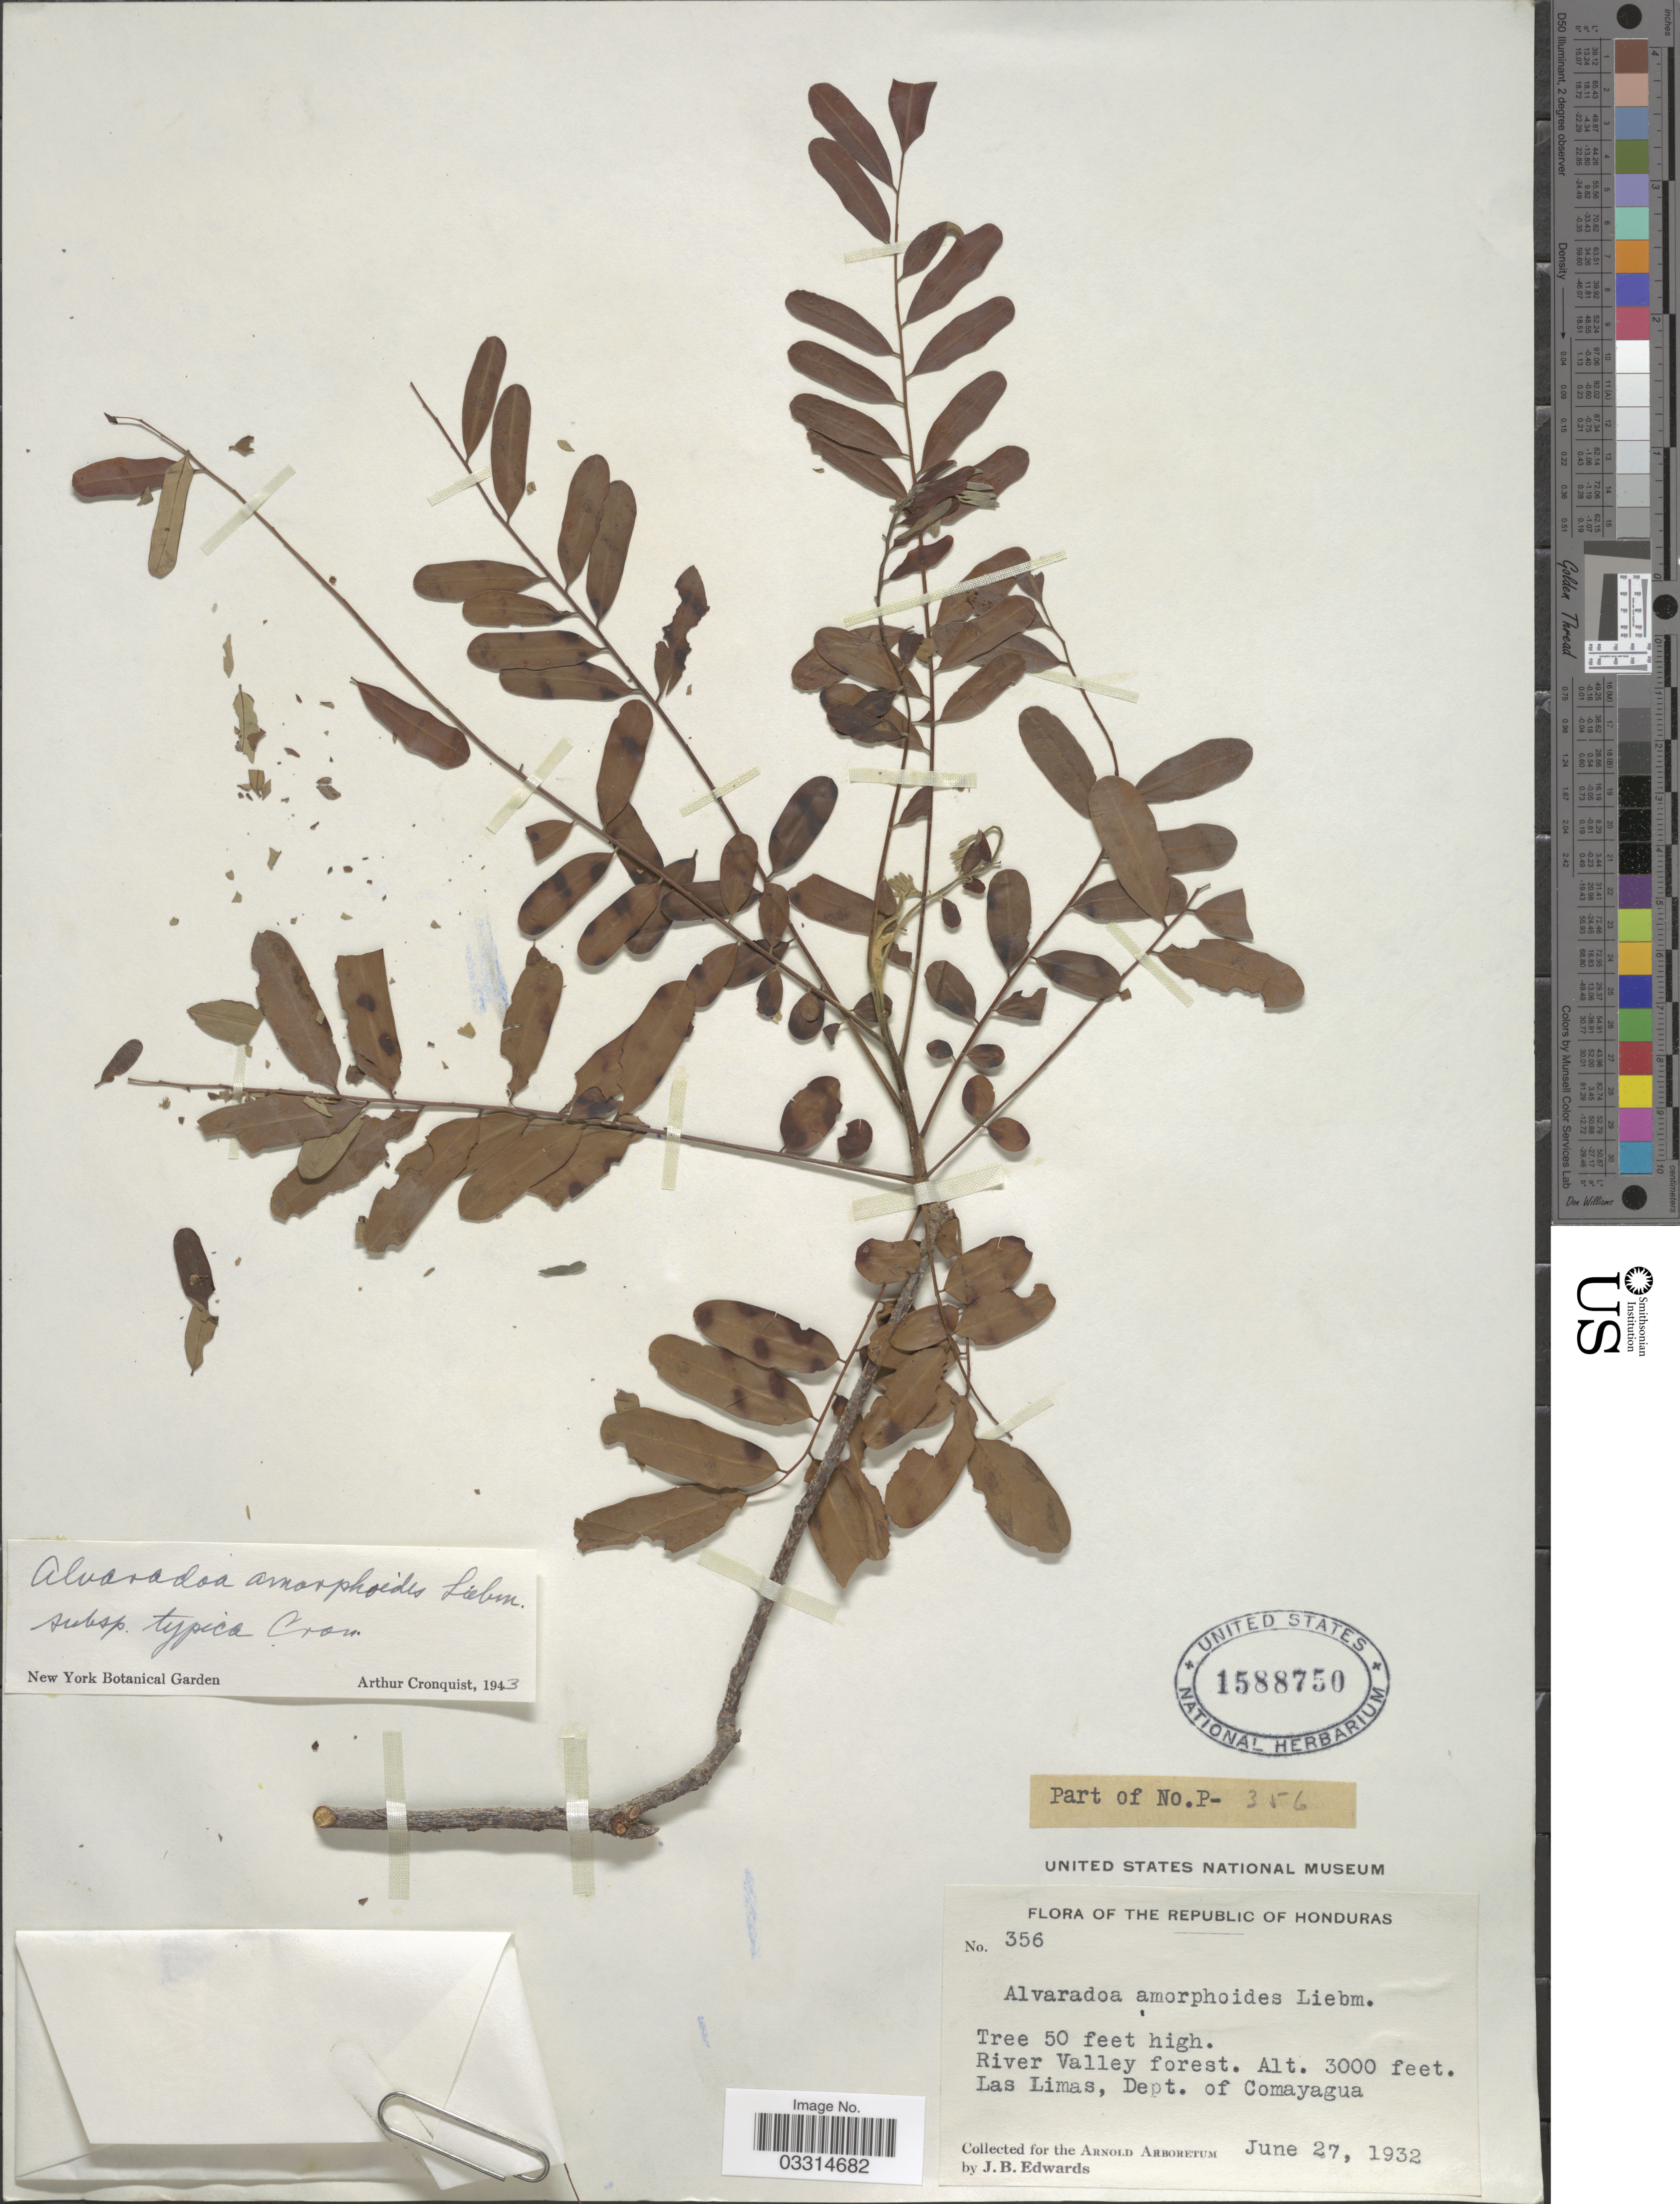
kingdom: Plantae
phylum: Tracheophyta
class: Magnoliopsida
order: Picramniales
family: Picramniaceae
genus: Alvaradoa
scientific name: Alvaradoa amorphoides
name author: Liebm.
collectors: J. B. Edwards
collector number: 356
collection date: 1932-06-27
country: Honduras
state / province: Comayagua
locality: River Valley forest. Las Limas, Dept. of Comayagua.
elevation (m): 914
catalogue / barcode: US 1588750